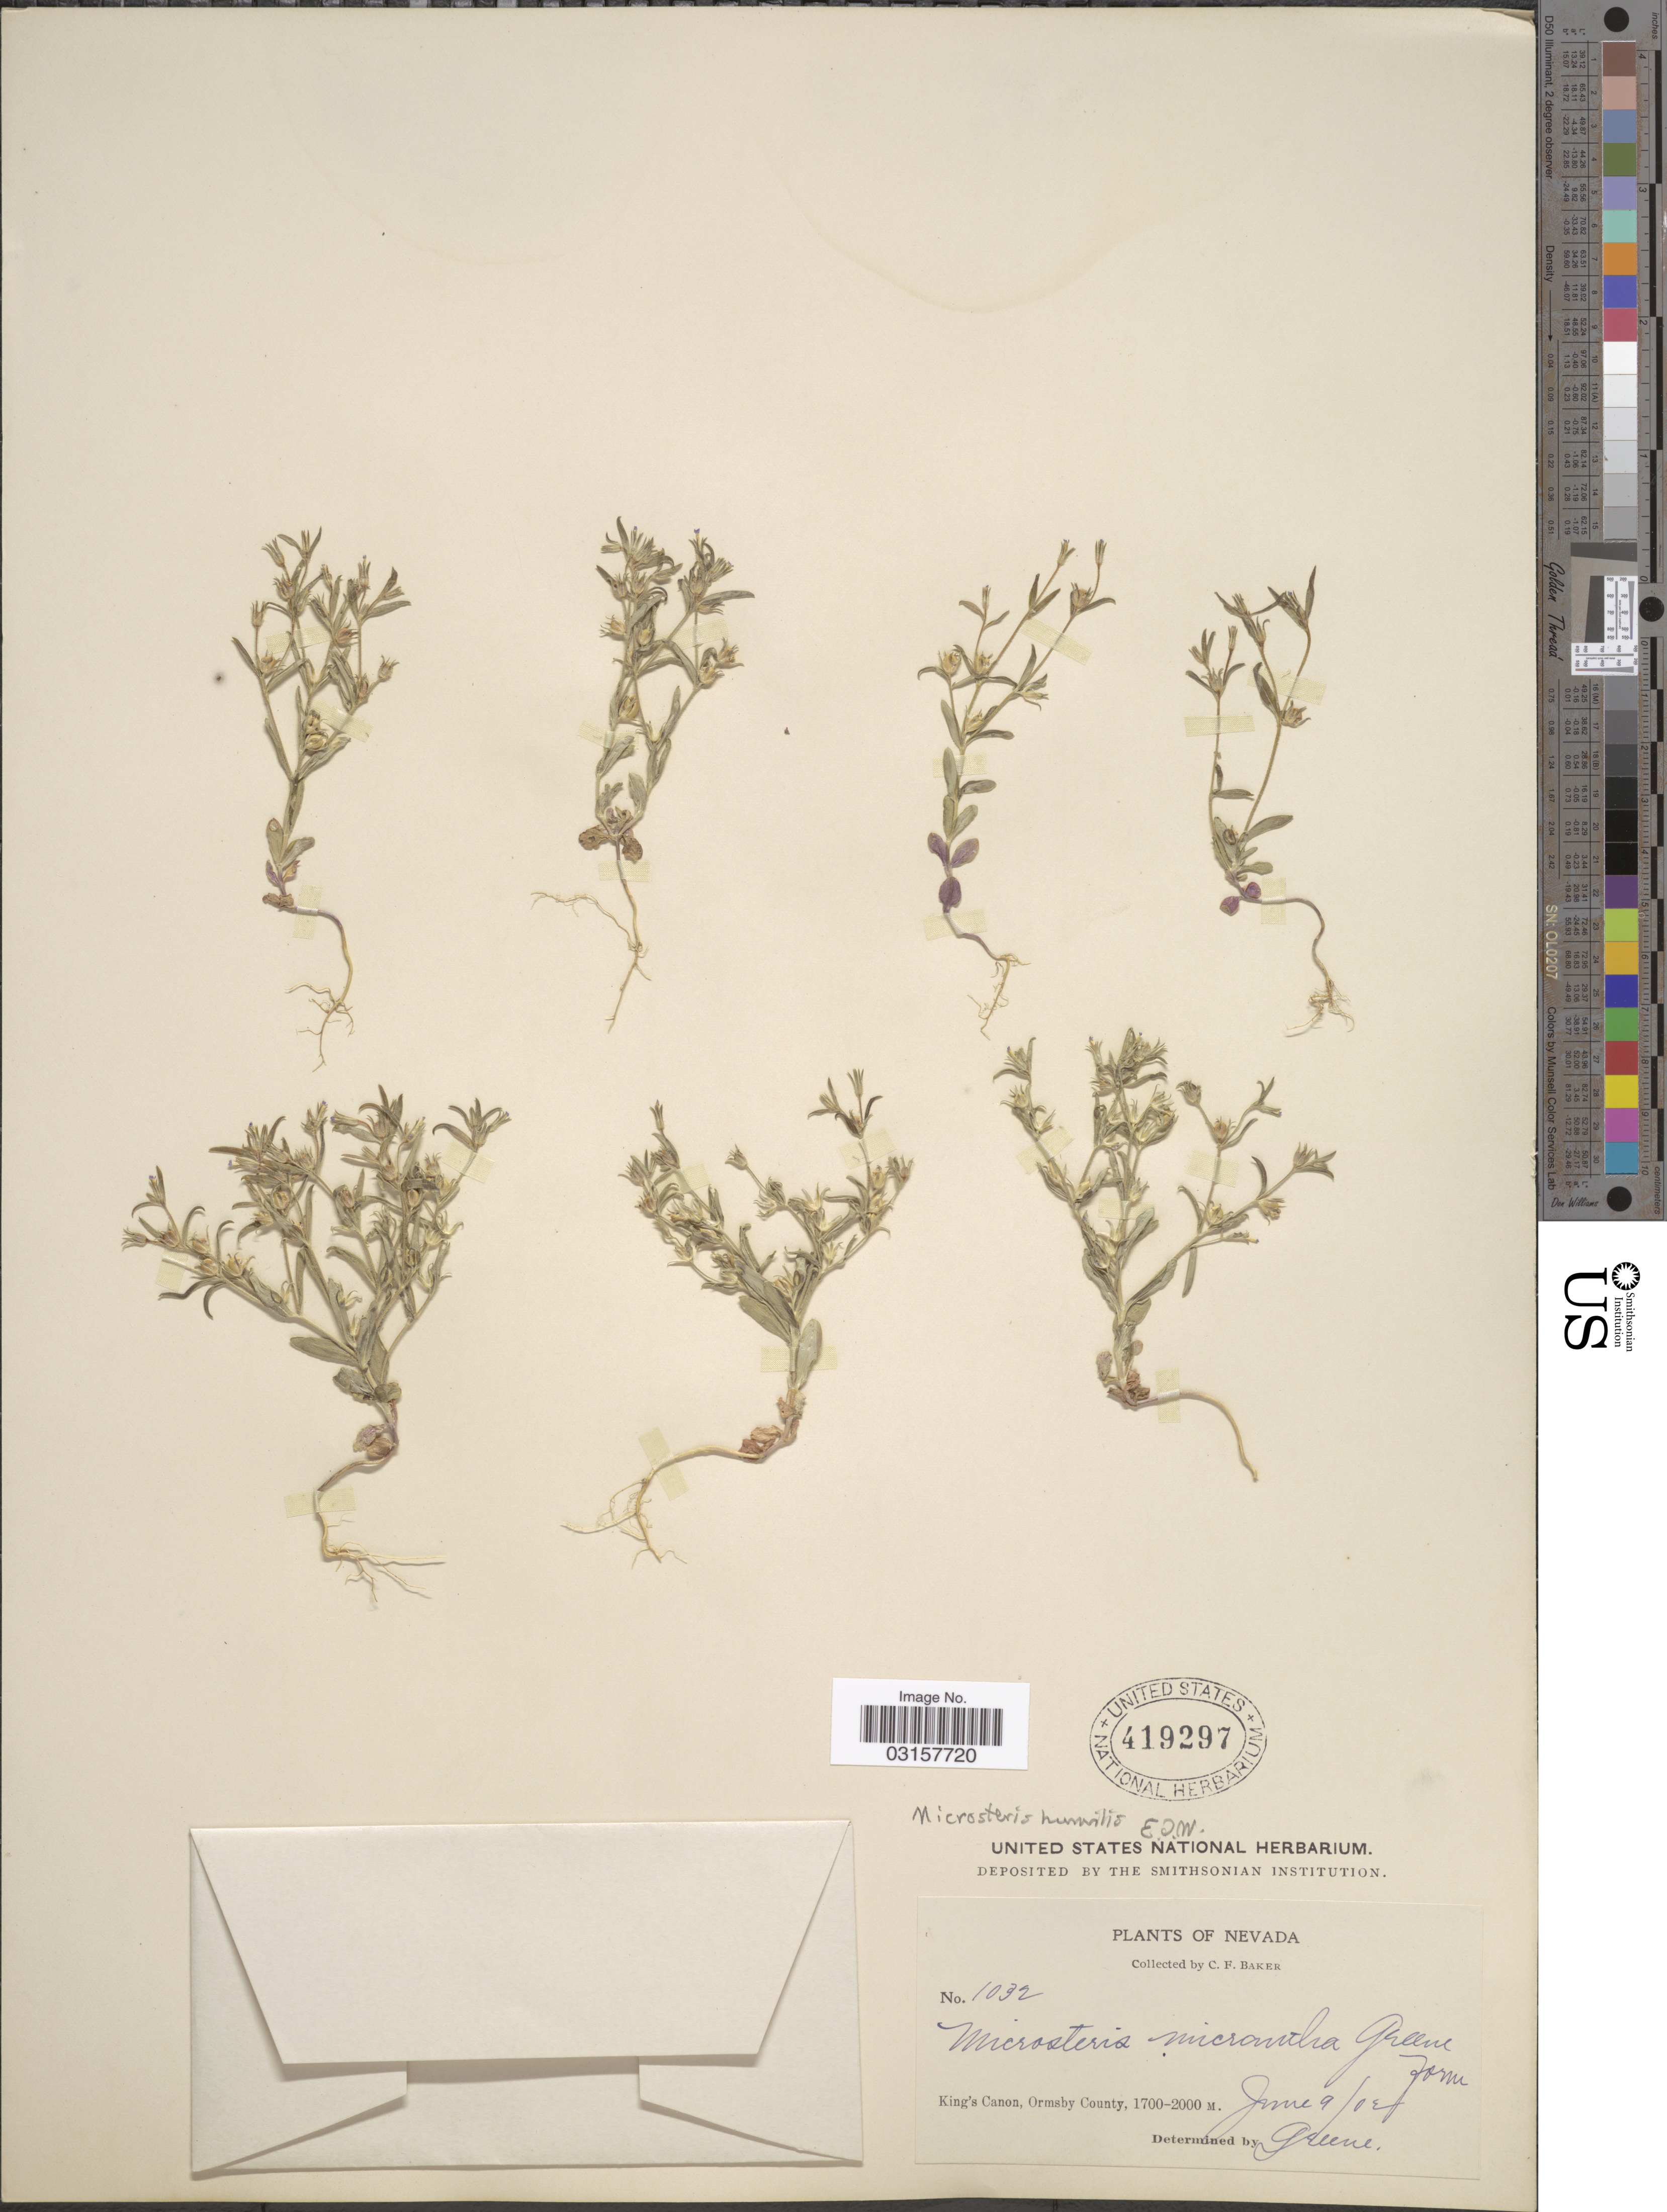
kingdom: Plantae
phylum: Tracheophyta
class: Magnoliopsida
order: Ericales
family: Polemoniaceae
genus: Microsteris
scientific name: Microsteris gracilis var. humilior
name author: (Hook.) Cronquist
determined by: (US) Smithsonian Institution - National Museum of Natural History - Department of Botany (UNITED STATES)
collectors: C. F. Baker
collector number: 1032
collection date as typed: Transcribed d/m/y: 9/6/2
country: United States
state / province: Nevada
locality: King's Canon, Ormsby County.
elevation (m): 1700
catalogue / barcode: US 419297